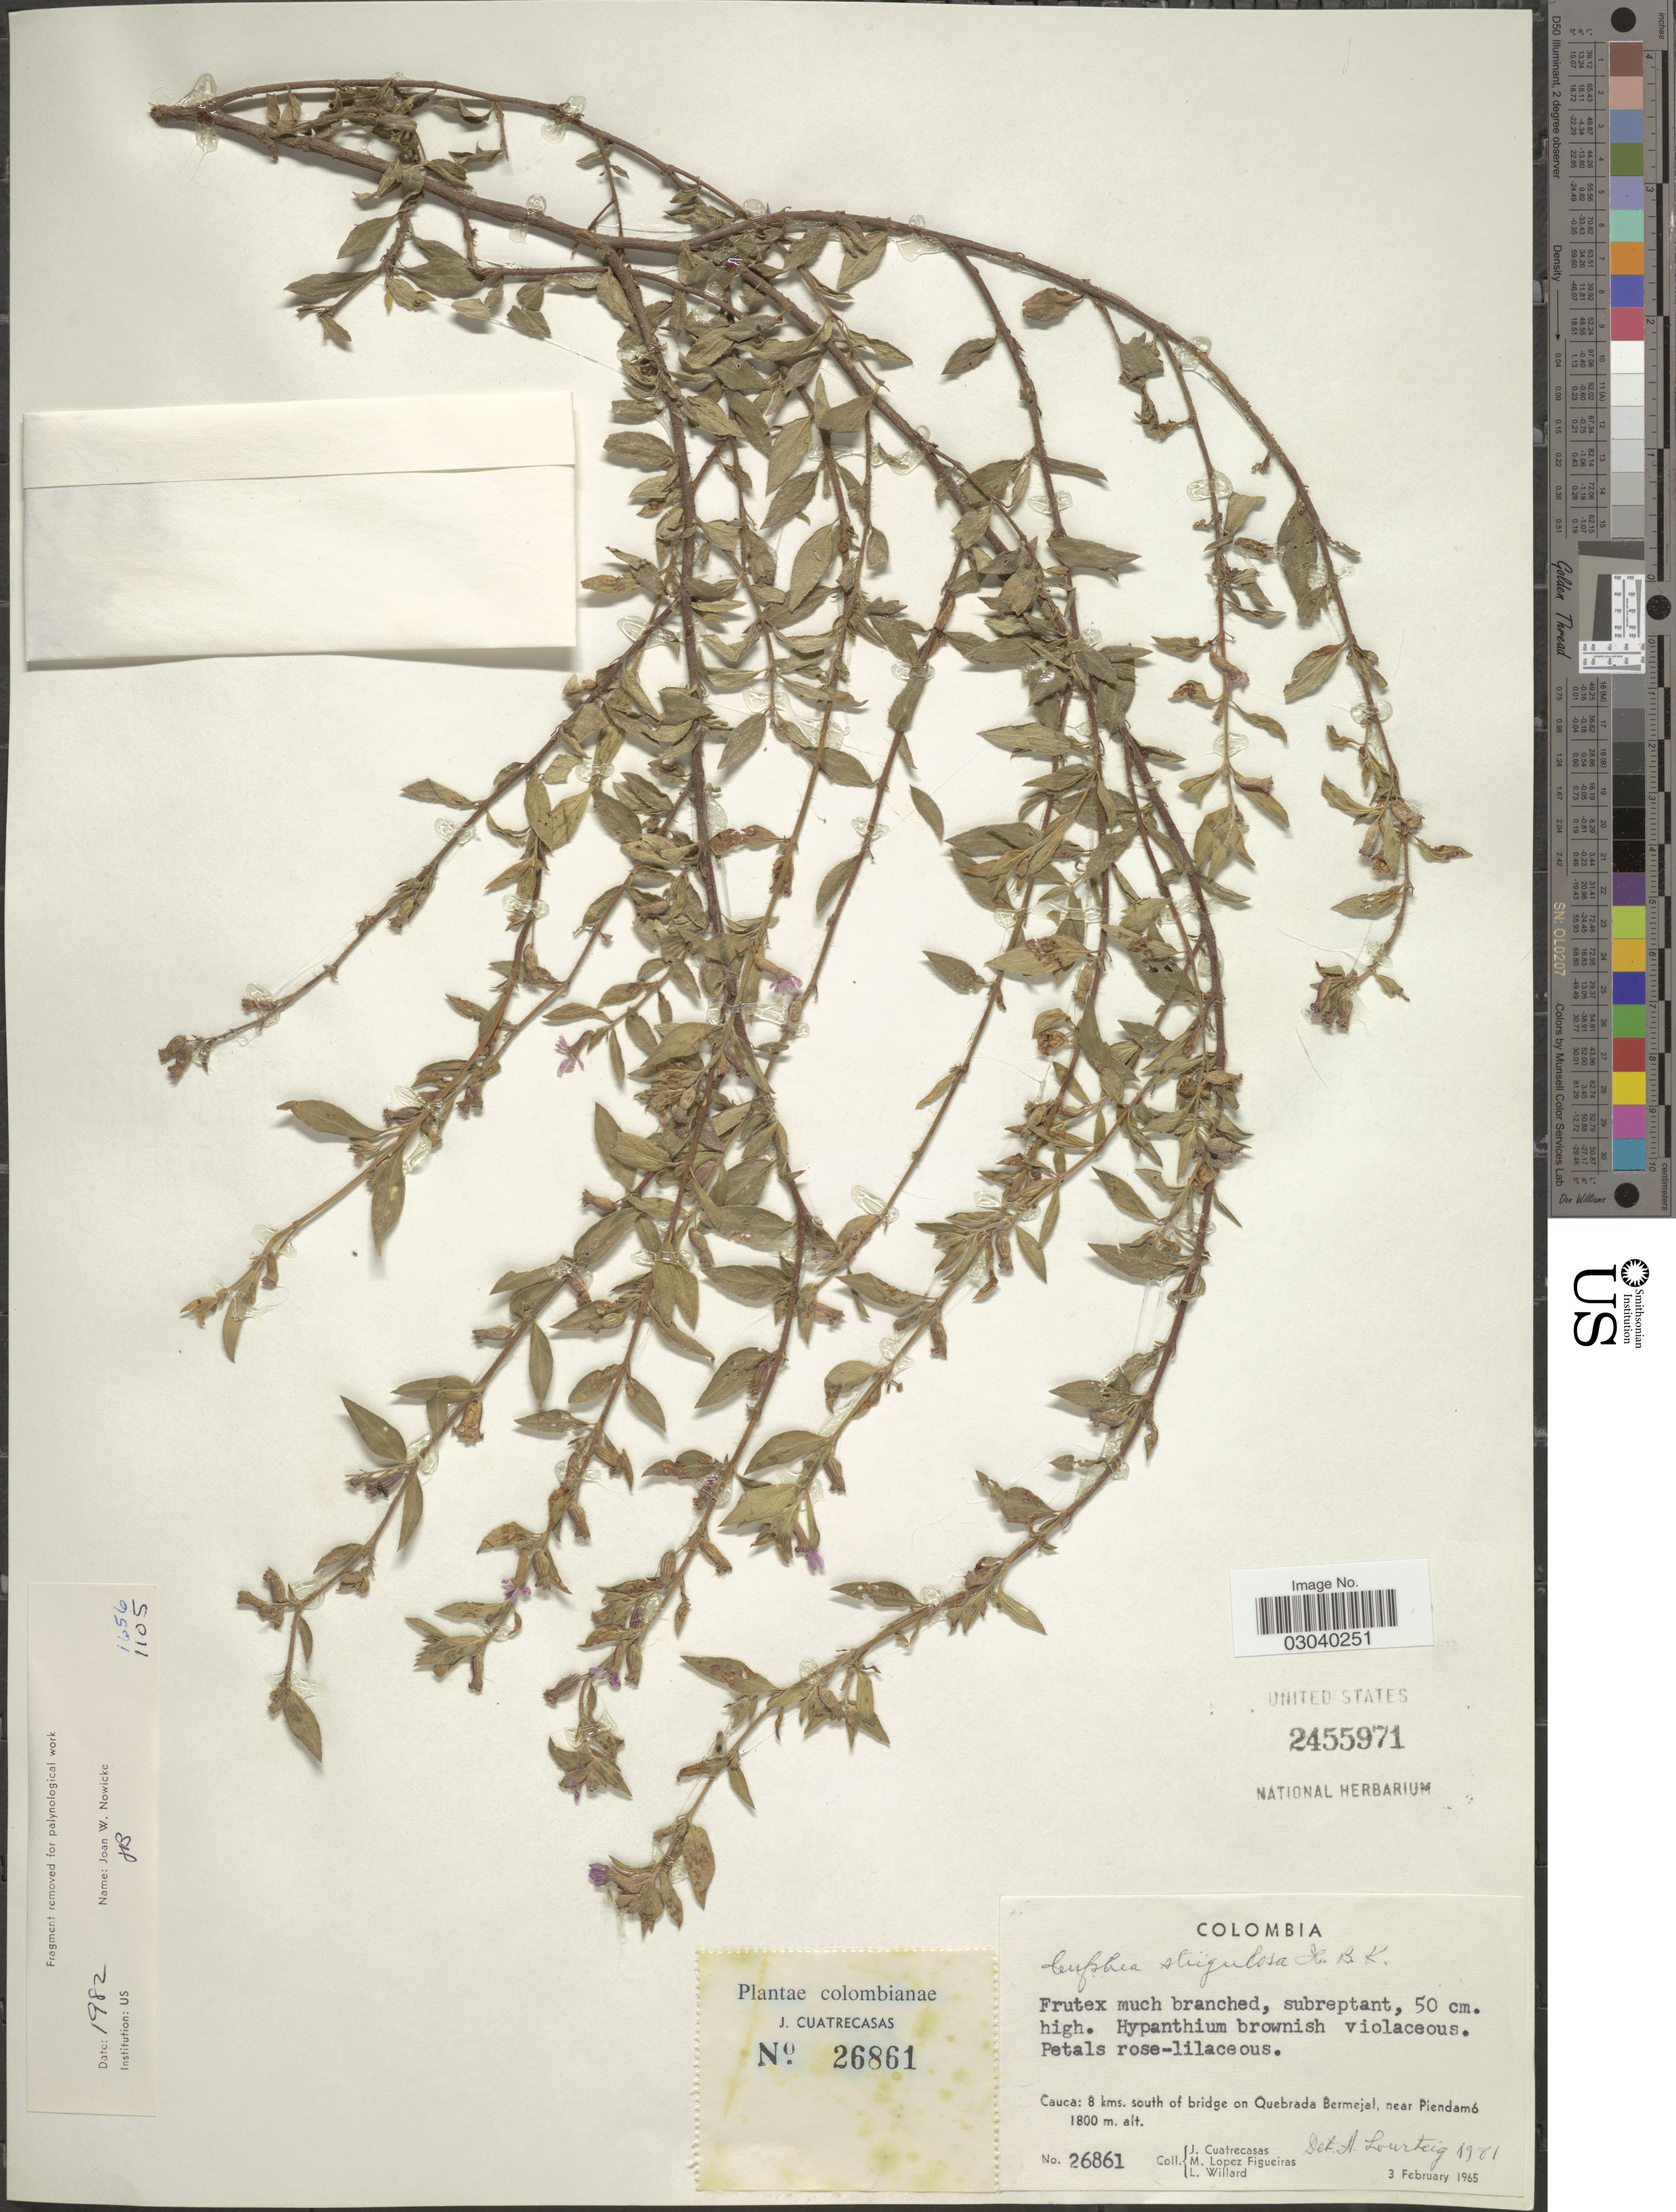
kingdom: Plantae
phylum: Tracheophyta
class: Magnoliopsida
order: Myrtales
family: Lythraceae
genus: Cuphea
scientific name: Cuphea strigulosa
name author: Kunth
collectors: J. Cuatrecasas, M. López Figueiras & L. Willard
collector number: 26861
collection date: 1965-02-03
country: Colombia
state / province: Cauca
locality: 8 kms. south of bridge on Quebrada Bermejal, near Piendamó.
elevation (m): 1800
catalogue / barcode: US 2455971